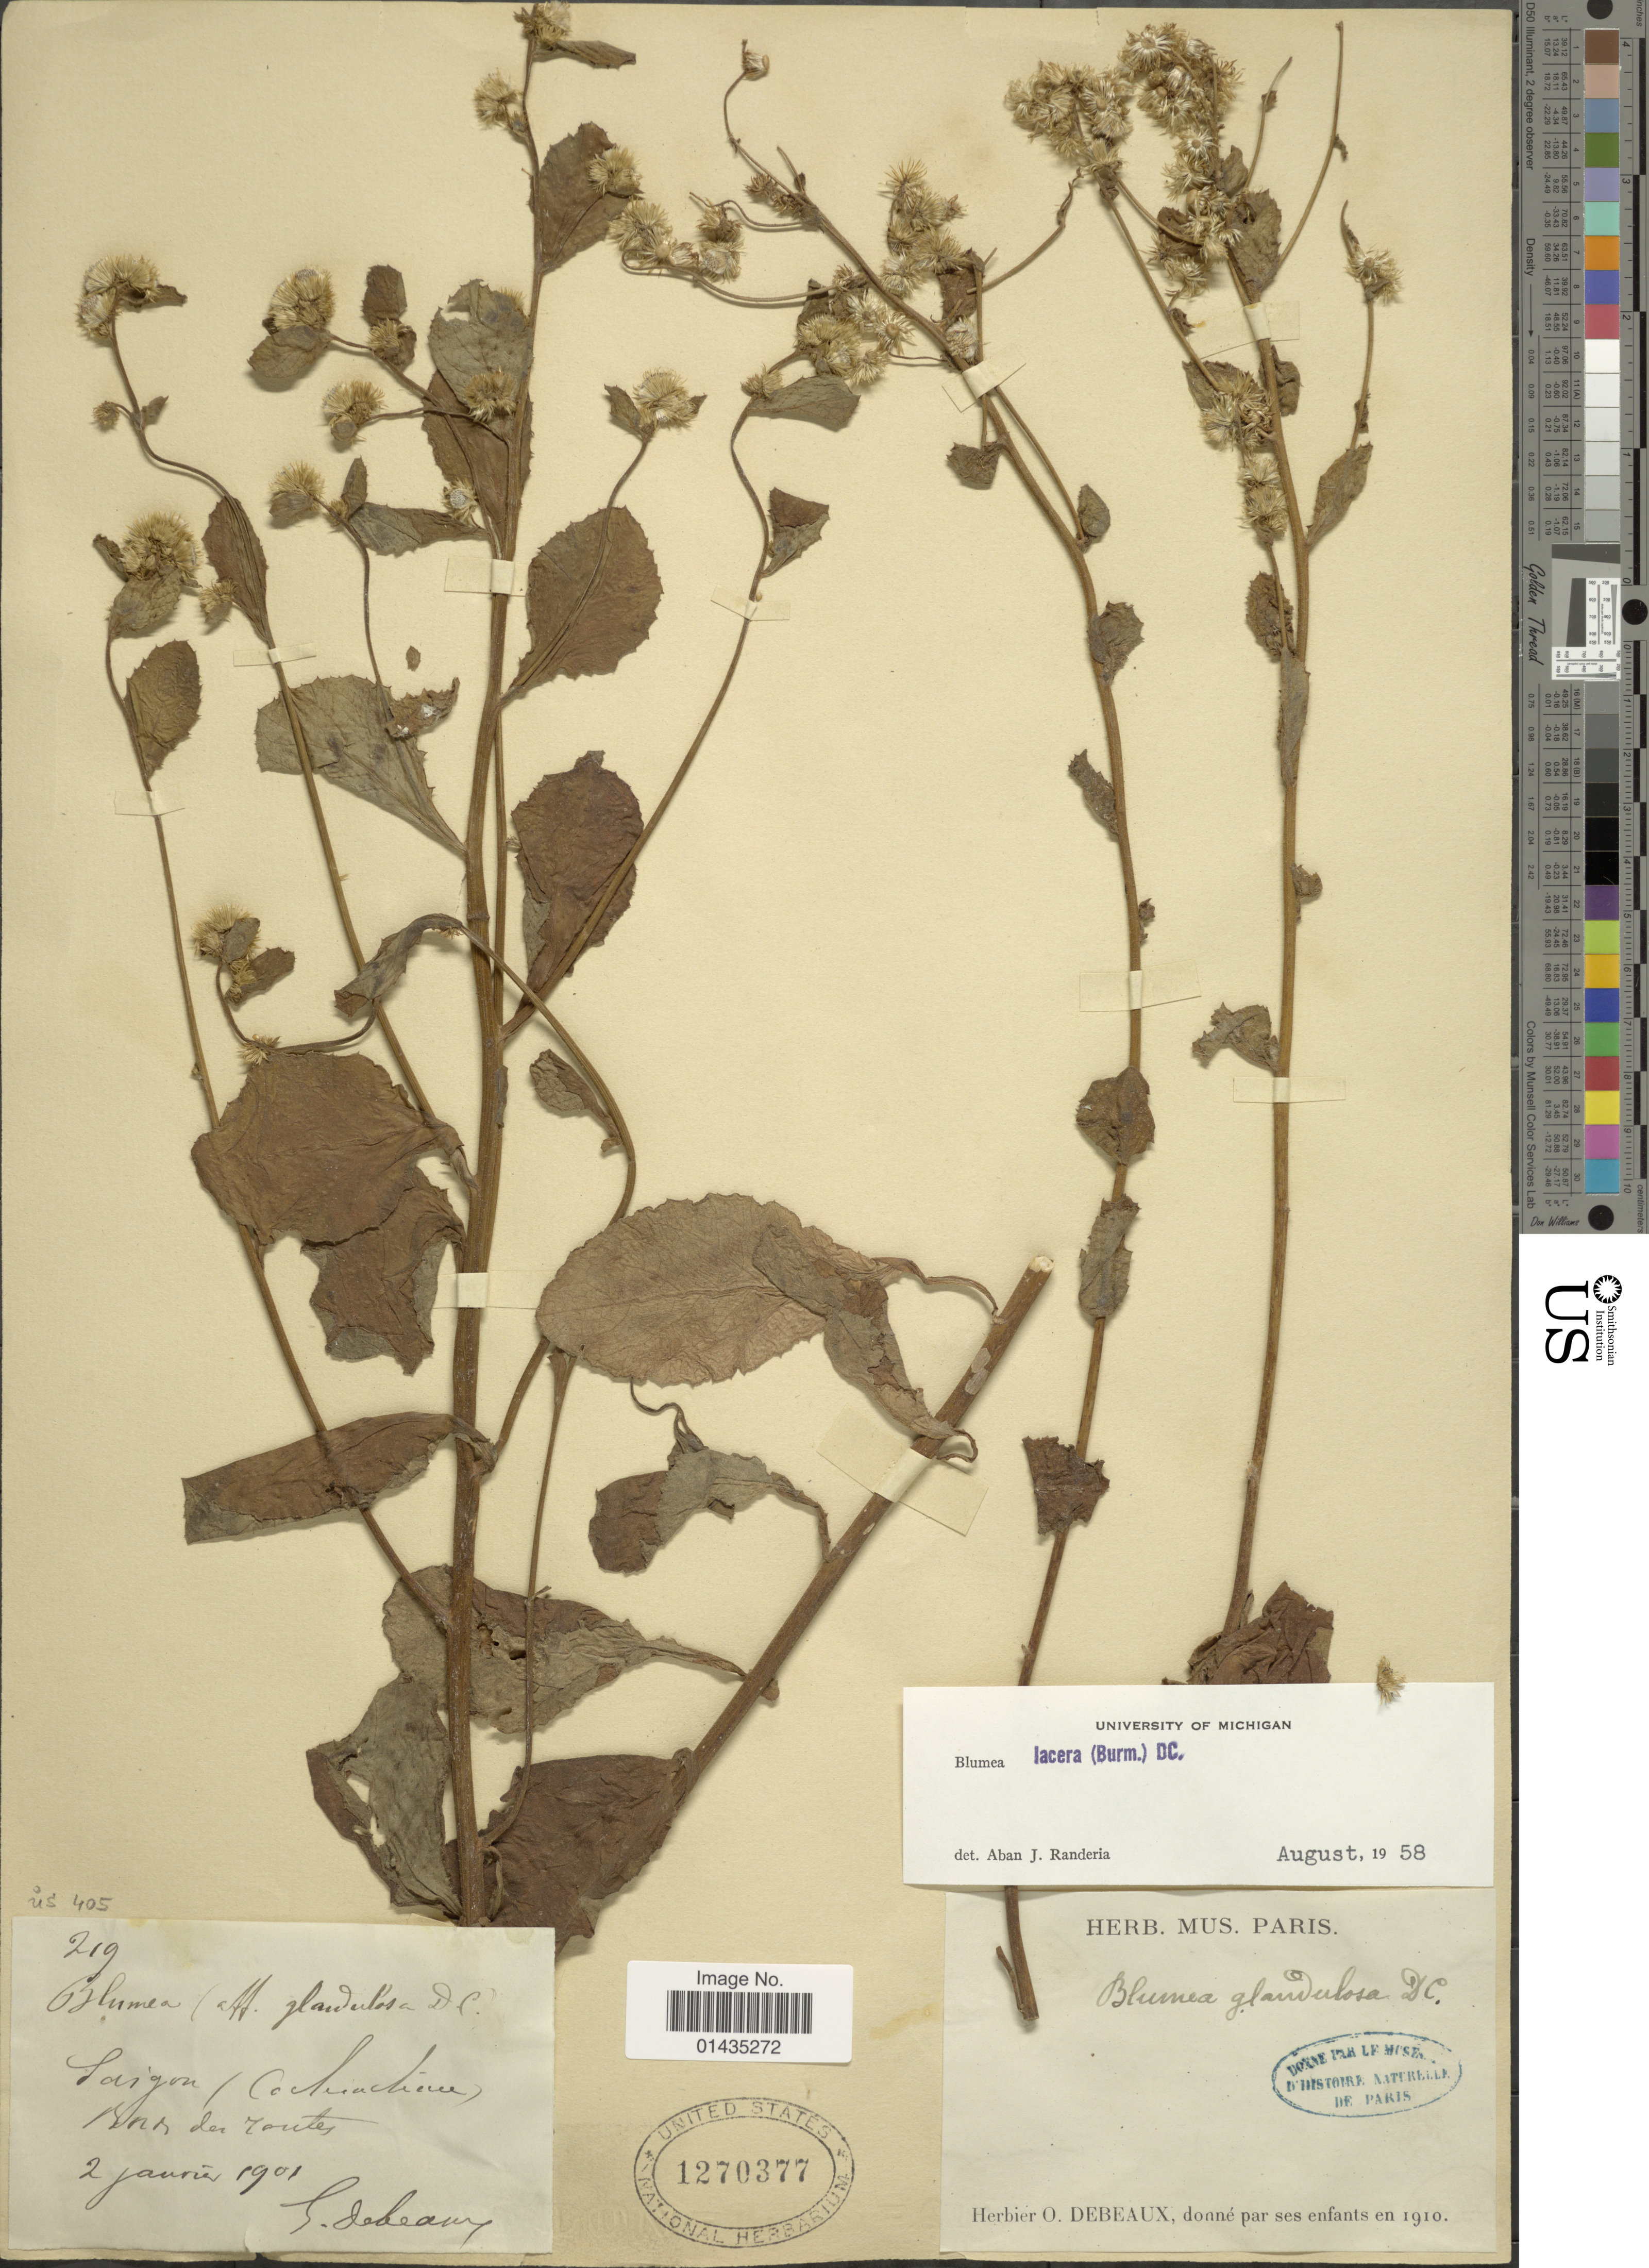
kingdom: Plantae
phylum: Tracheophyta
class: Magnoliopsida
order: Asterales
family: Asteraceae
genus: Blumea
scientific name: Blumea lacera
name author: (Roxb.) DC.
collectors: O. Debeaux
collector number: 219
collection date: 1901-01-02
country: Vietnam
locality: Saigon (Cochinchina)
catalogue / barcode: US 1270377